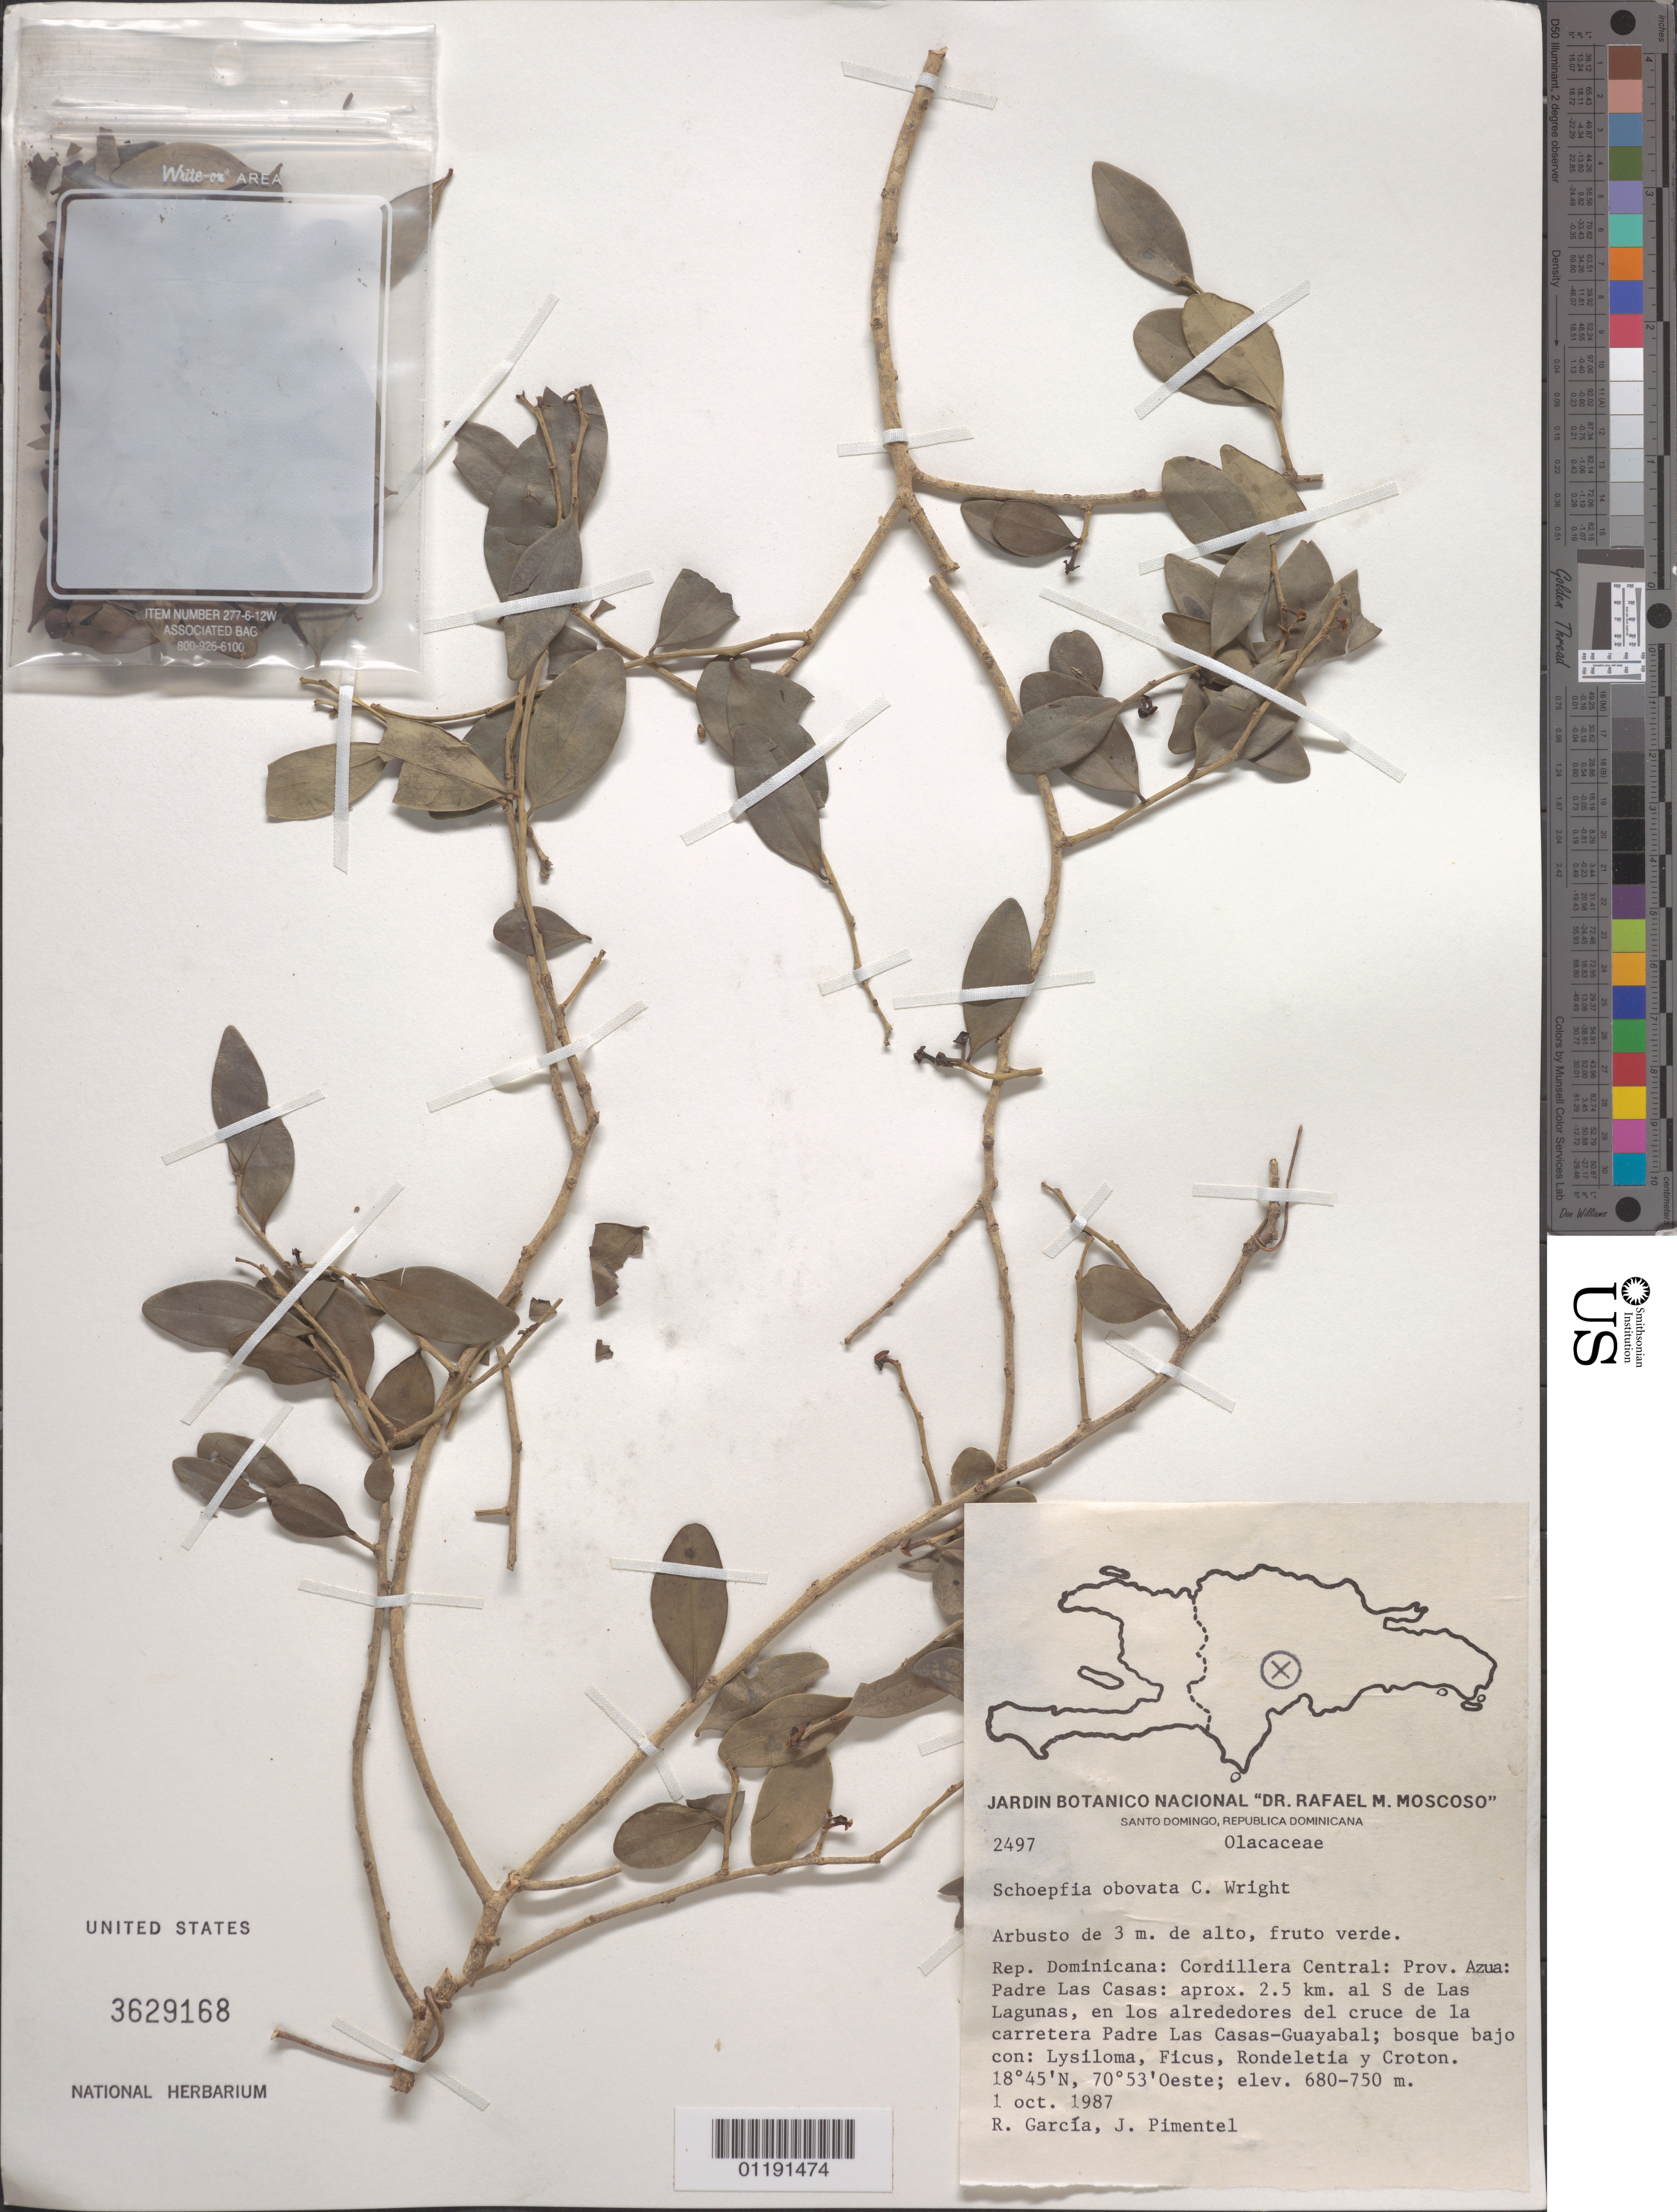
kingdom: Plantae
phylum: Tracheophyta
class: Magnoliopsida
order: Santalales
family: Schoepfiaceae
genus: Schoepfia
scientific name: Schoepfia obovata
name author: C. Wright in Sauvalle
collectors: R. G. García & J. Pimentel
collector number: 2497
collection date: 1987-10-01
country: Dominican Republic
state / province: Azua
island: Hispaniola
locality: Cordillera Central: Padre Las Casas: approx. 2.5 km. S of Las Lagunas, around the junction of the road Padre Las Casas-Guayabal.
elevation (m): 680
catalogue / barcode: US 3629168